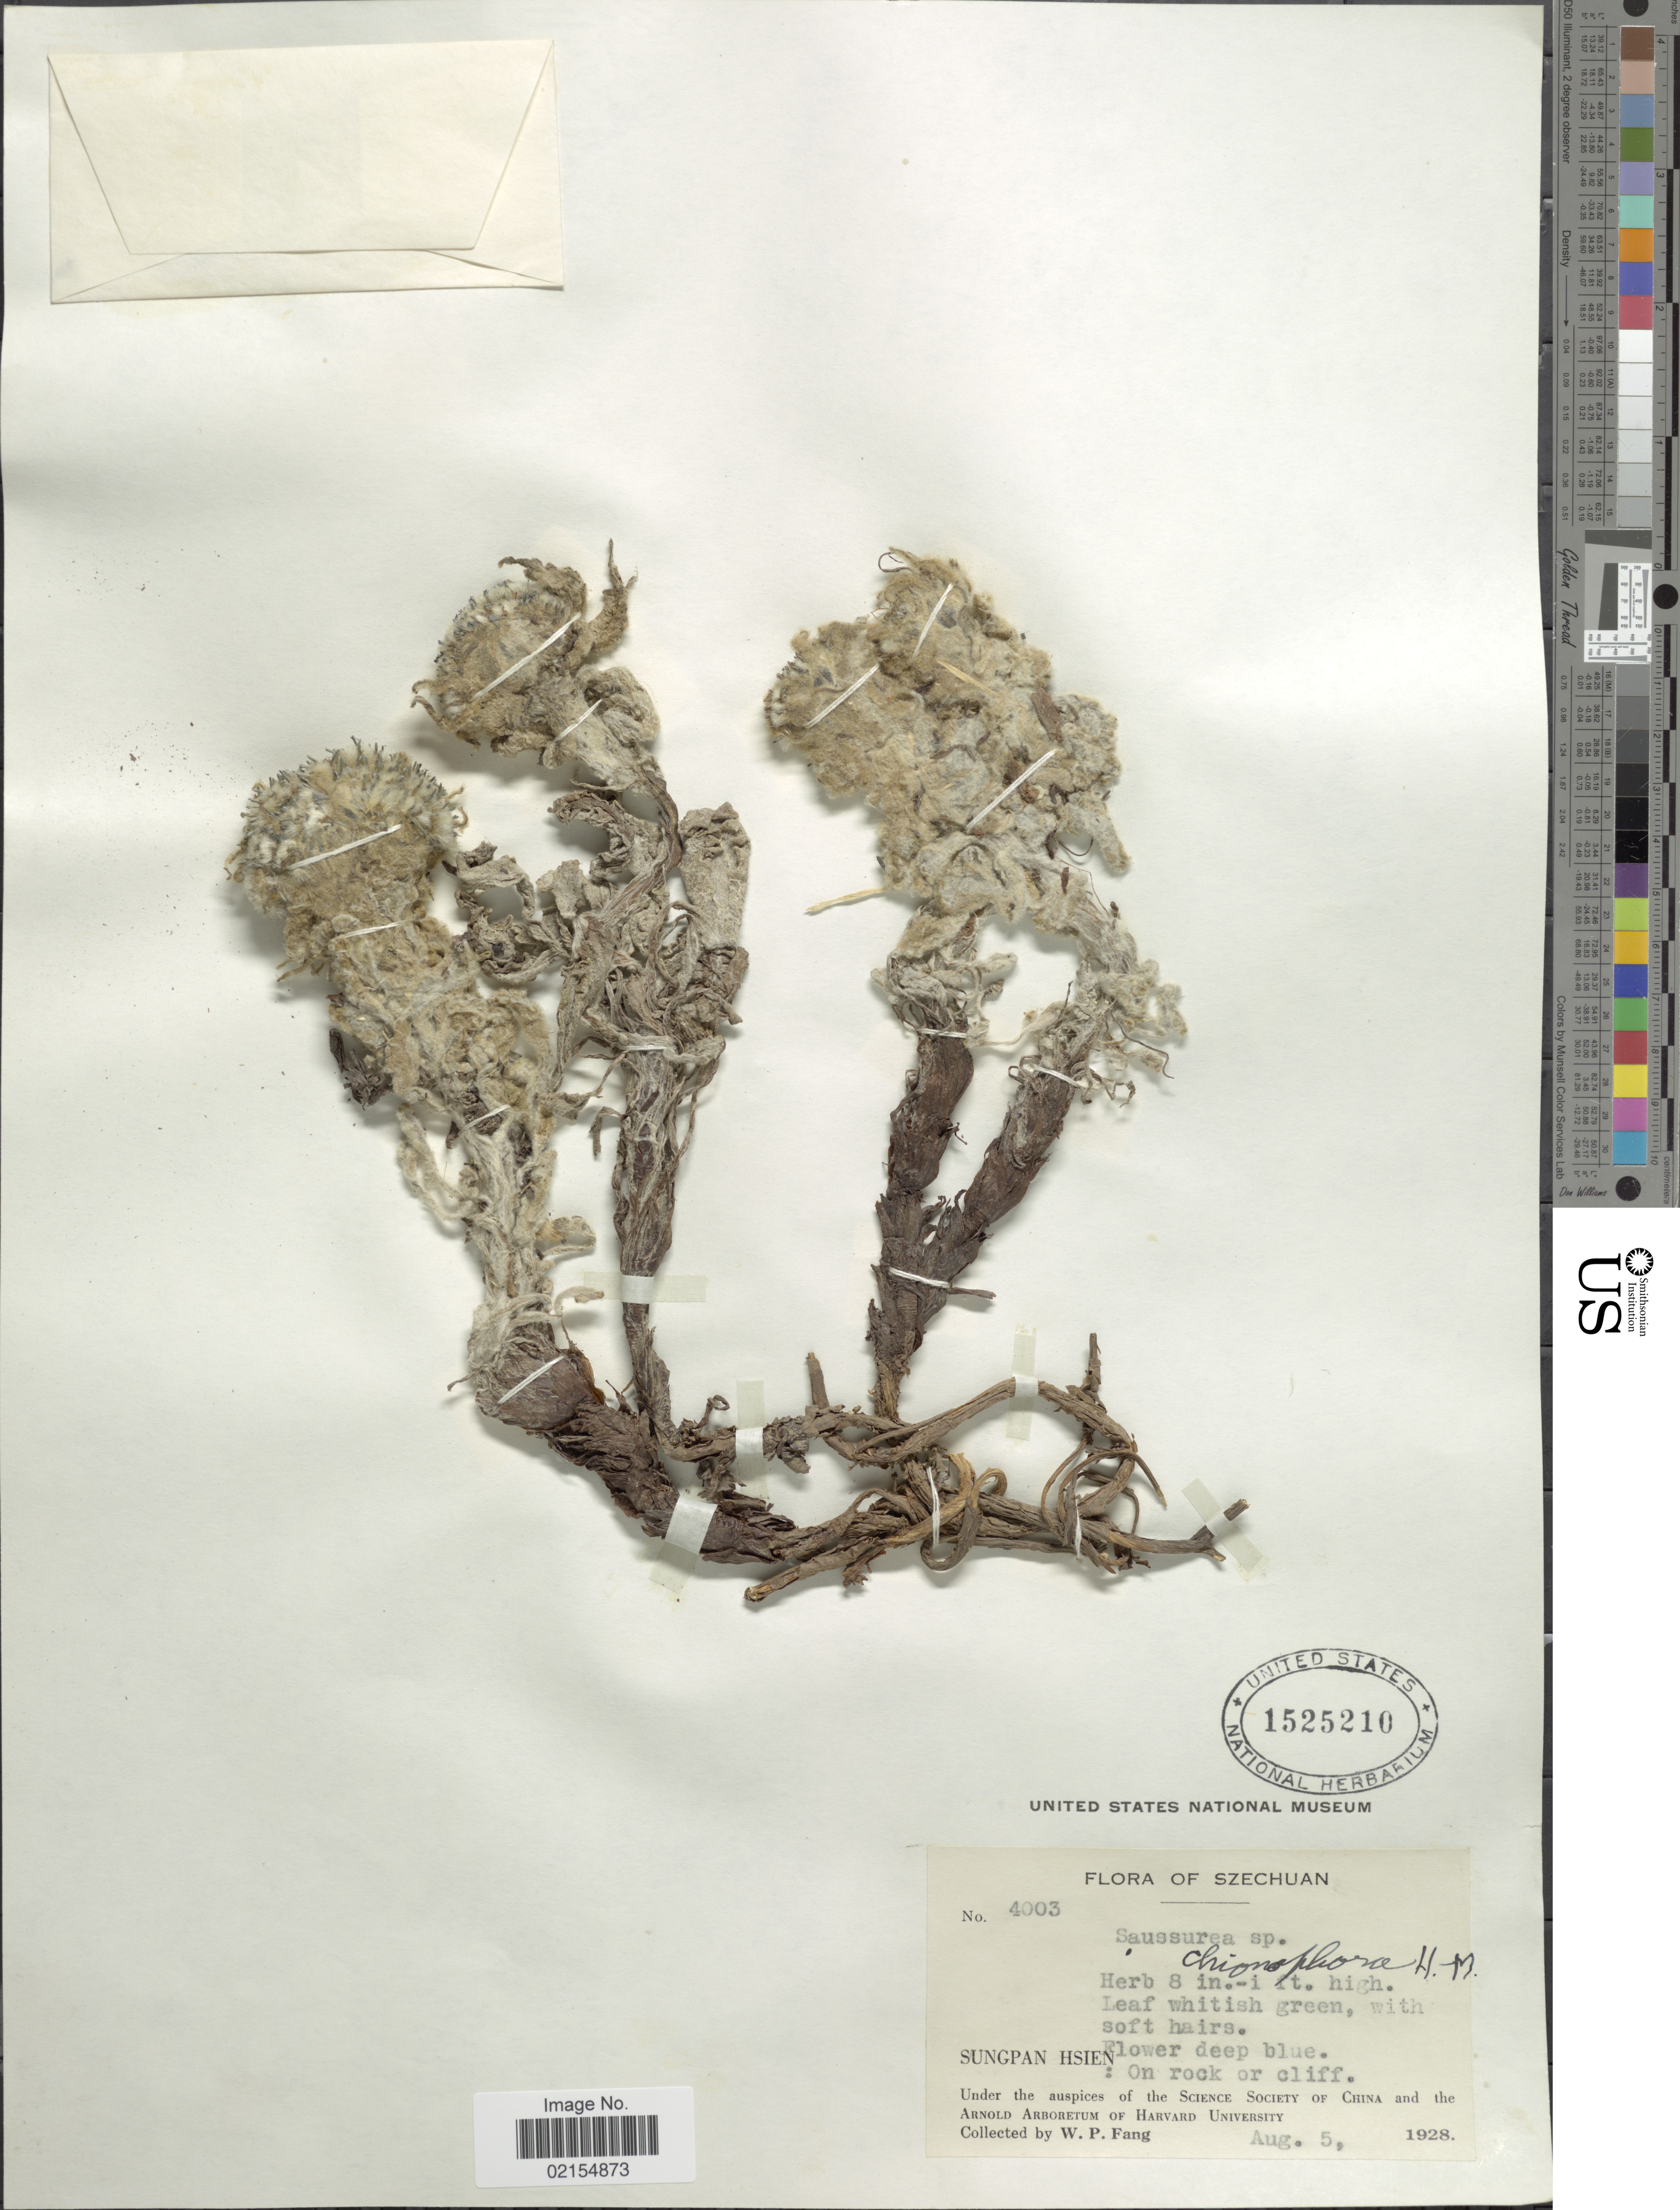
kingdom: Plantae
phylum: Tracheophyta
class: Magnoliopsida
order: Asterales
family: Asteraceae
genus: Saussurea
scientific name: Saussurea medusa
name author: Maxim.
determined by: Chen, Yousheng S.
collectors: W. P. Fang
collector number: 4003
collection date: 1928-08-05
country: China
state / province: Sichuan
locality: Szechuan, Sungpan Hsien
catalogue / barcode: US 1525210